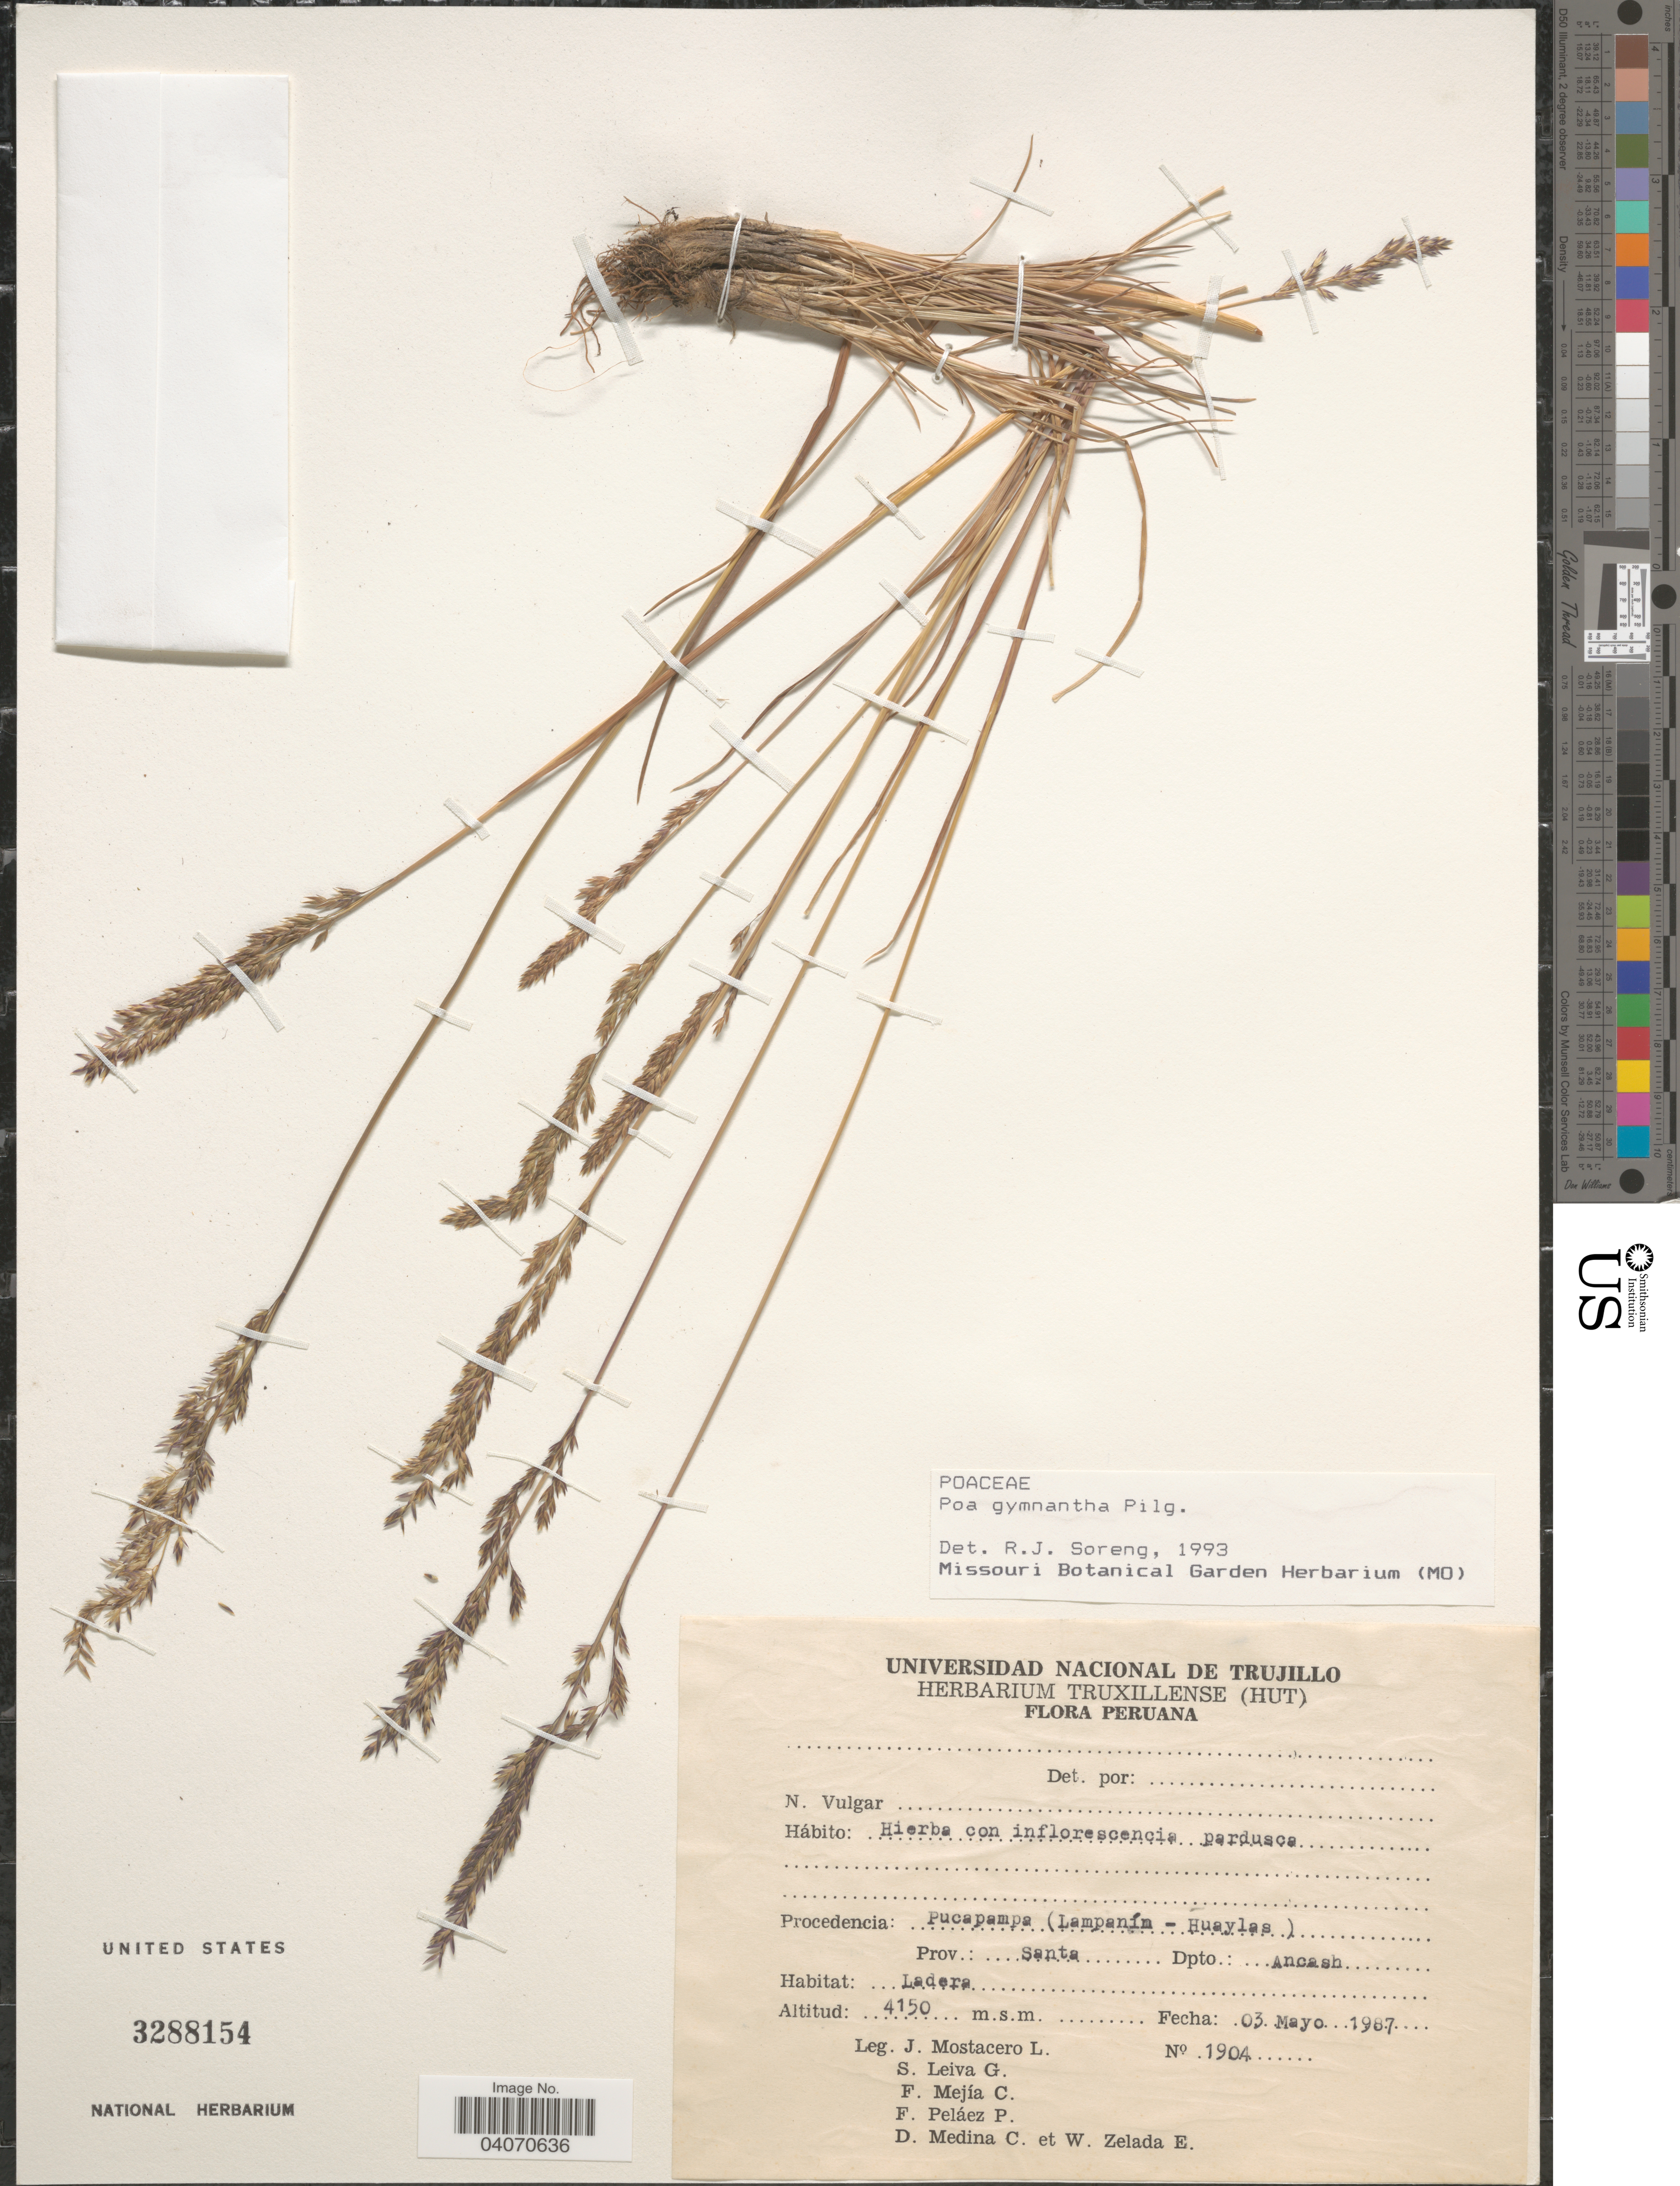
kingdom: Plantae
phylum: Tracheophyta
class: Liliopsida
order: Poales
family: Poaceae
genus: Poa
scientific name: Poa gymnantha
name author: Pilg.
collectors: J. Mostacero L., S. Leiva G., F. Mejia C., F. Pelaez P. & et al.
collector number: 1904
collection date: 1987-05-03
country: Peru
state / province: Ancash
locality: Pucapampa (Lampaním - Huaylas). Prov.: Santa Dpto.: Ancash.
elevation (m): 4150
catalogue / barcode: US 3288154